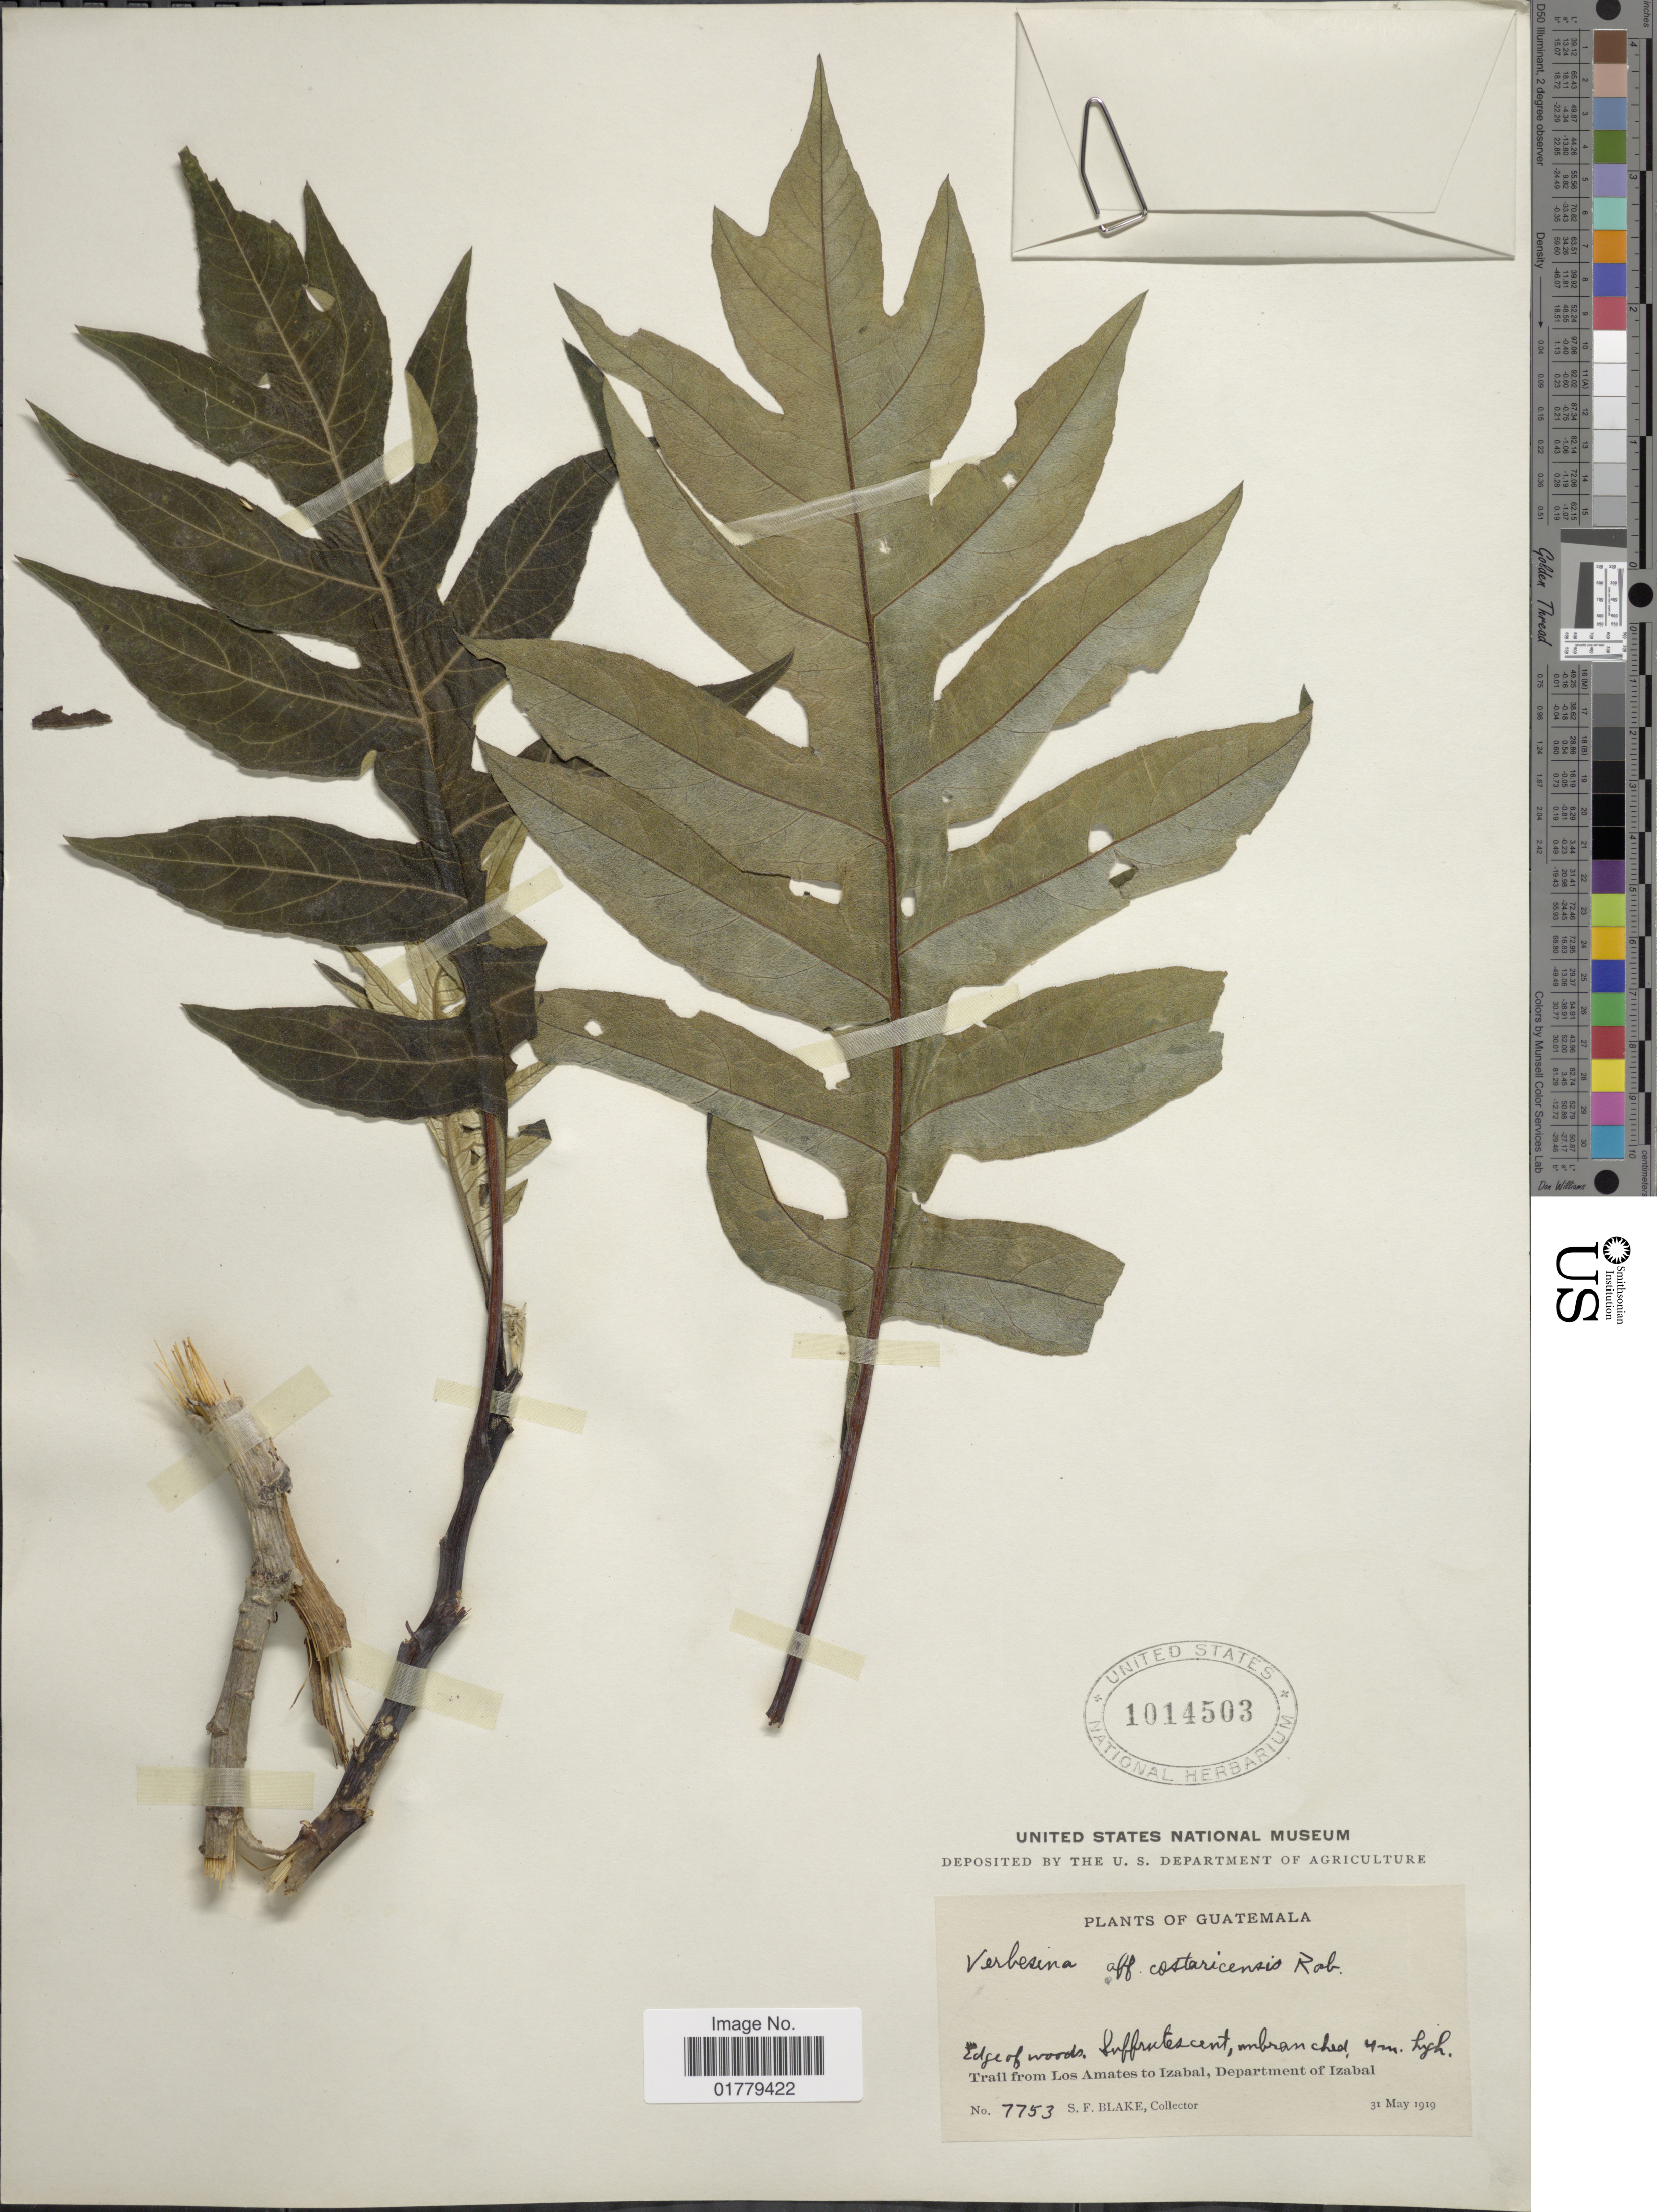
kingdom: Plantae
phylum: Tracheophyta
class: Magnoliopsida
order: Asterales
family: Asteraceae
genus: Verbesina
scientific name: Verbesina costaricensis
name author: B.L. Rob.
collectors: S. Blake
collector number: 7753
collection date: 1919-05-31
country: Guatemala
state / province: Izabal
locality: Trail from Los Amates to Izabal, Department of Izabal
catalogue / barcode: US 1014503